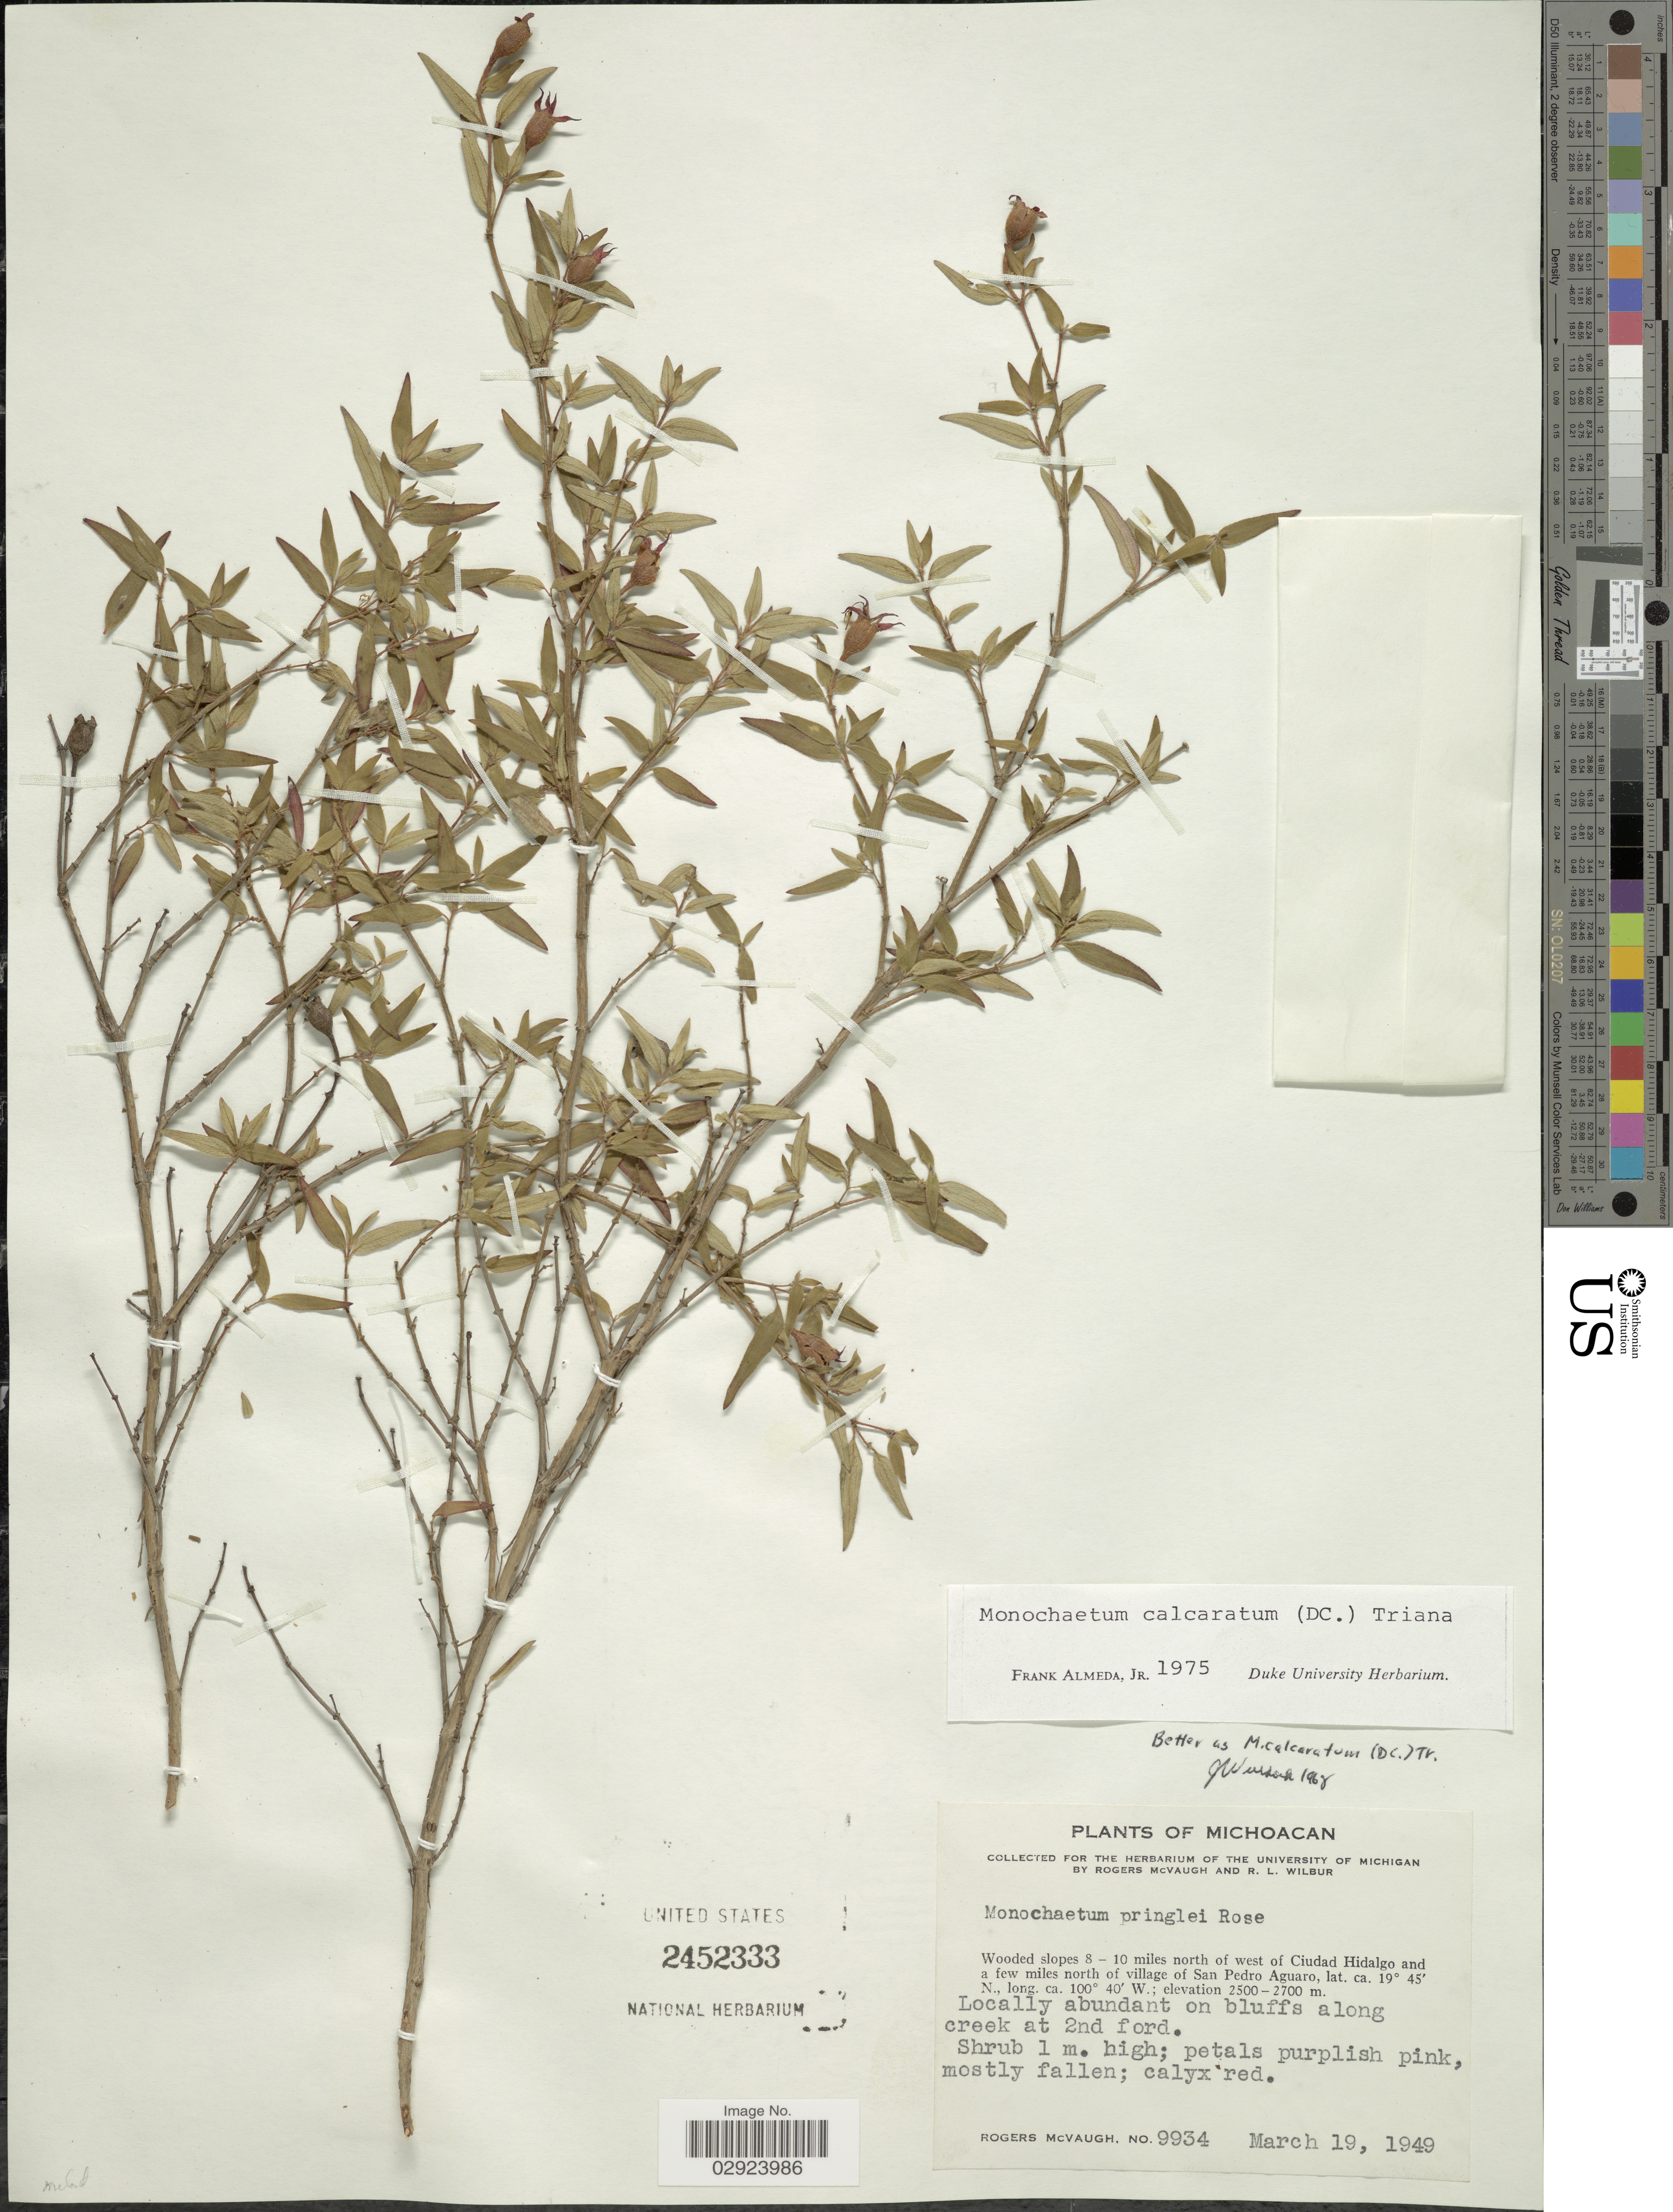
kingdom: Plantae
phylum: Tracheophyta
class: Magnoliopsida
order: Myrtales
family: Melastomataceae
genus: Monochaetum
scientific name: Monochaetum calcaratum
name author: (DC.) Triana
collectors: R. McVaugh & R. L. Wilbur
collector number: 9934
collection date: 1949-03-19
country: Mexico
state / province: Michoacán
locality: Wooded slopes 8-10 miles north of west of Ciudad Hidalgo and a few miles north of village of San Pedro Aguaro.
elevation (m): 2500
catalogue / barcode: US 2452333